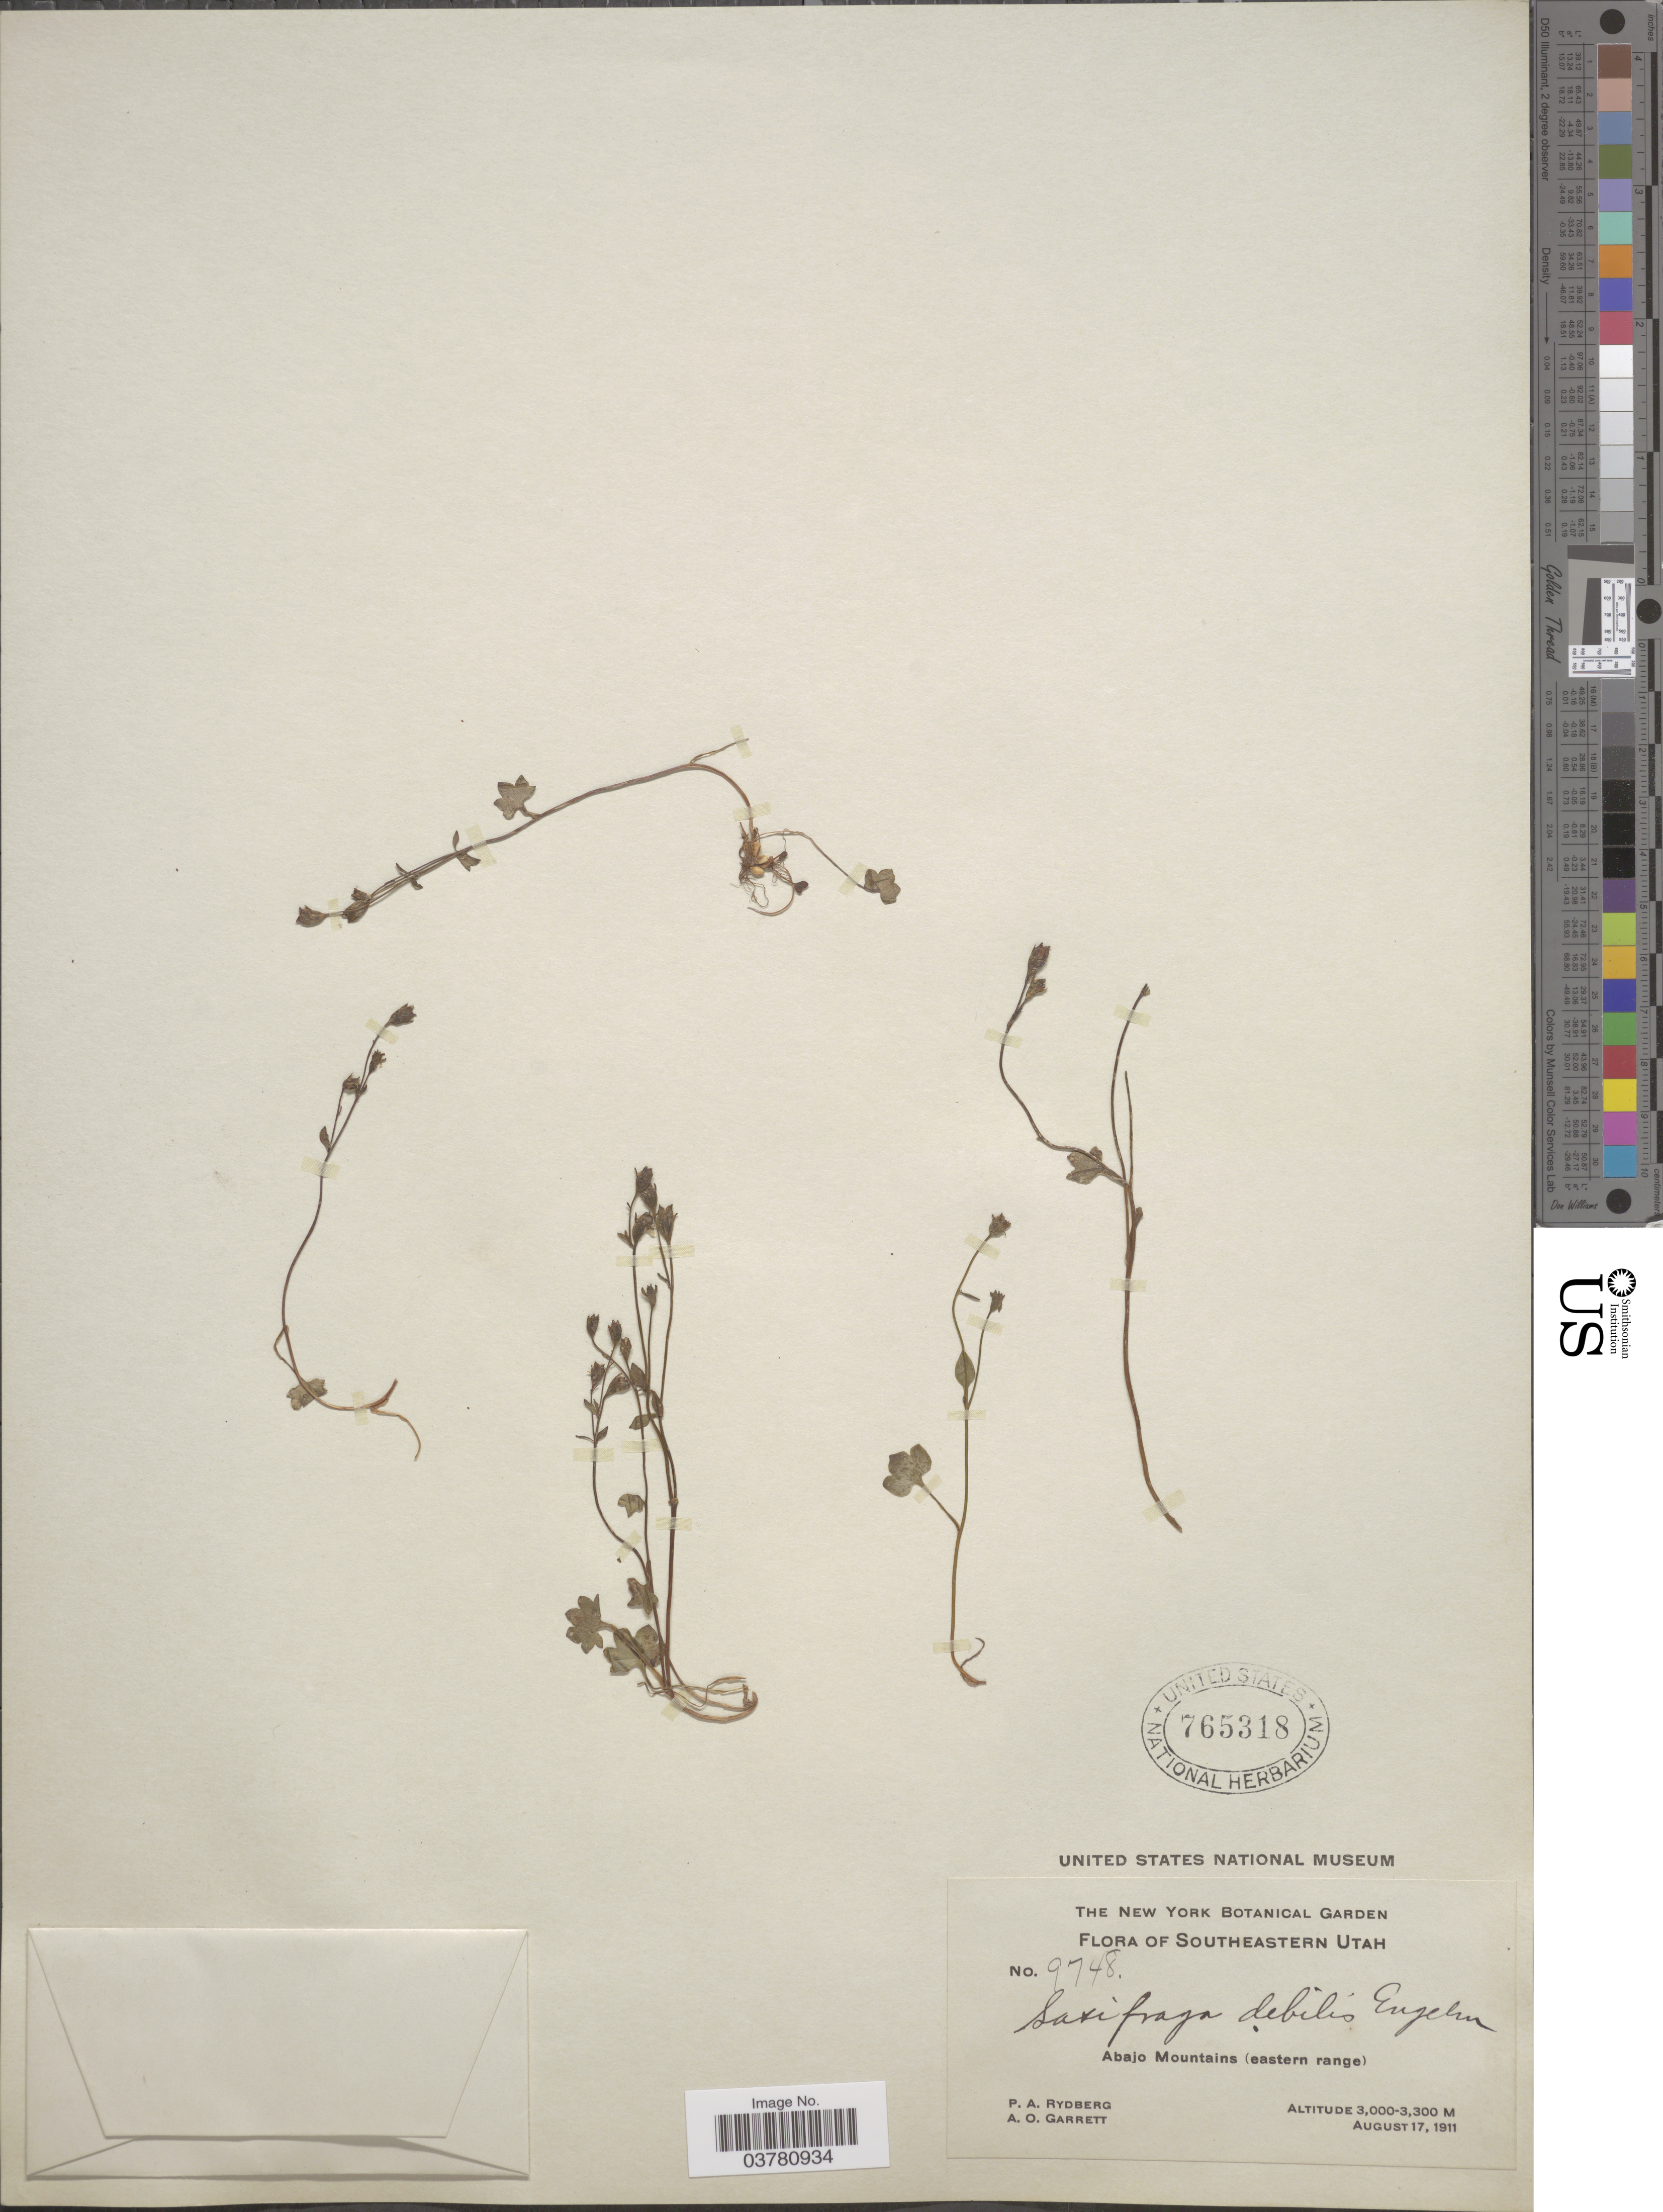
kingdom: Plantae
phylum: Tracheophyta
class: Magnoliopsida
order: Saxifragales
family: Saxifragaceae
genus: Saxifraga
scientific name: Saxifraga rivularis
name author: L.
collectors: P. A. Rydberg & A. O. Garrett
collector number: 9748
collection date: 1911-08-17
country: United States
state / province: Utah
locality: Southeastern Utah. Abajo Mountains (eastern range).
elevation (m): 3000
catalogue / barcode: US 765318